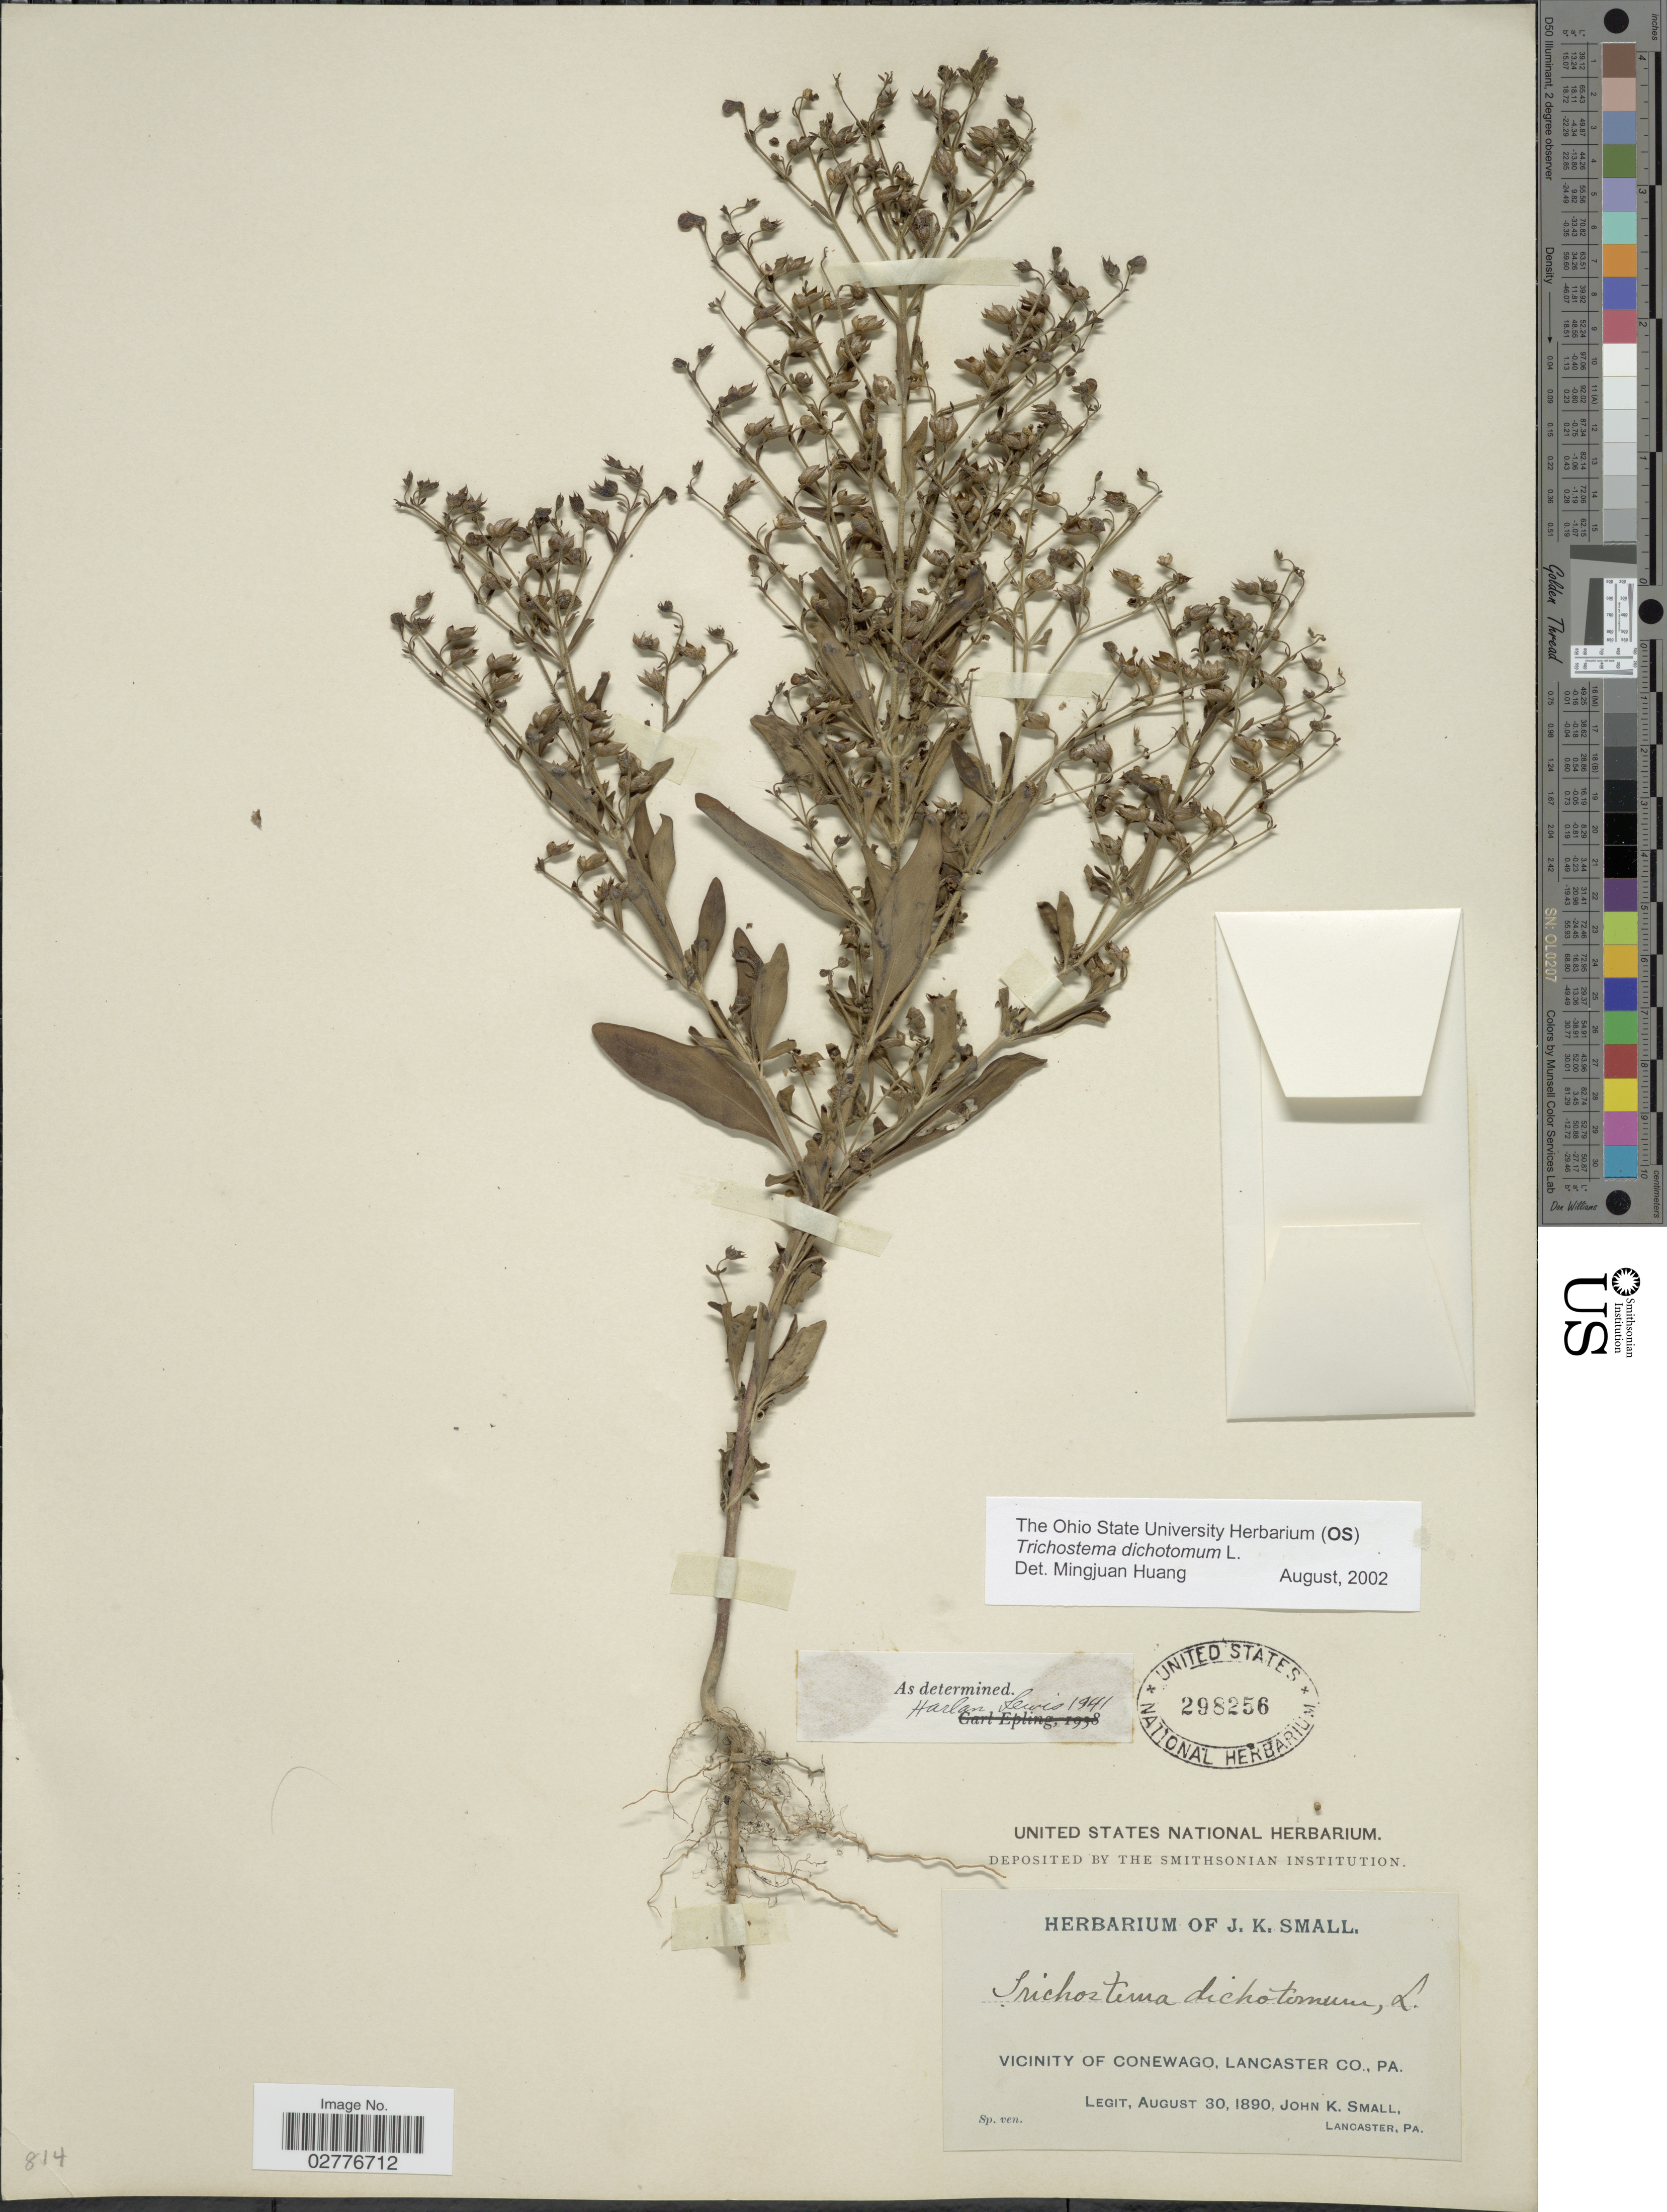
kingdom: Plantae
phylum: Tracheophyta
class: Magnoliopsida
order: Lamiales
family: Lamiaceae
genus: Trichostema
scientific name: Trichostema dichotomum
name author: L.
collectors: J. K. Small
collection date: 1890-08-30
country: United States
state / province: Pennsylvania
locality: Vicinity of Conewago, Lancaster Co.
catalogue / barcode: US 298256